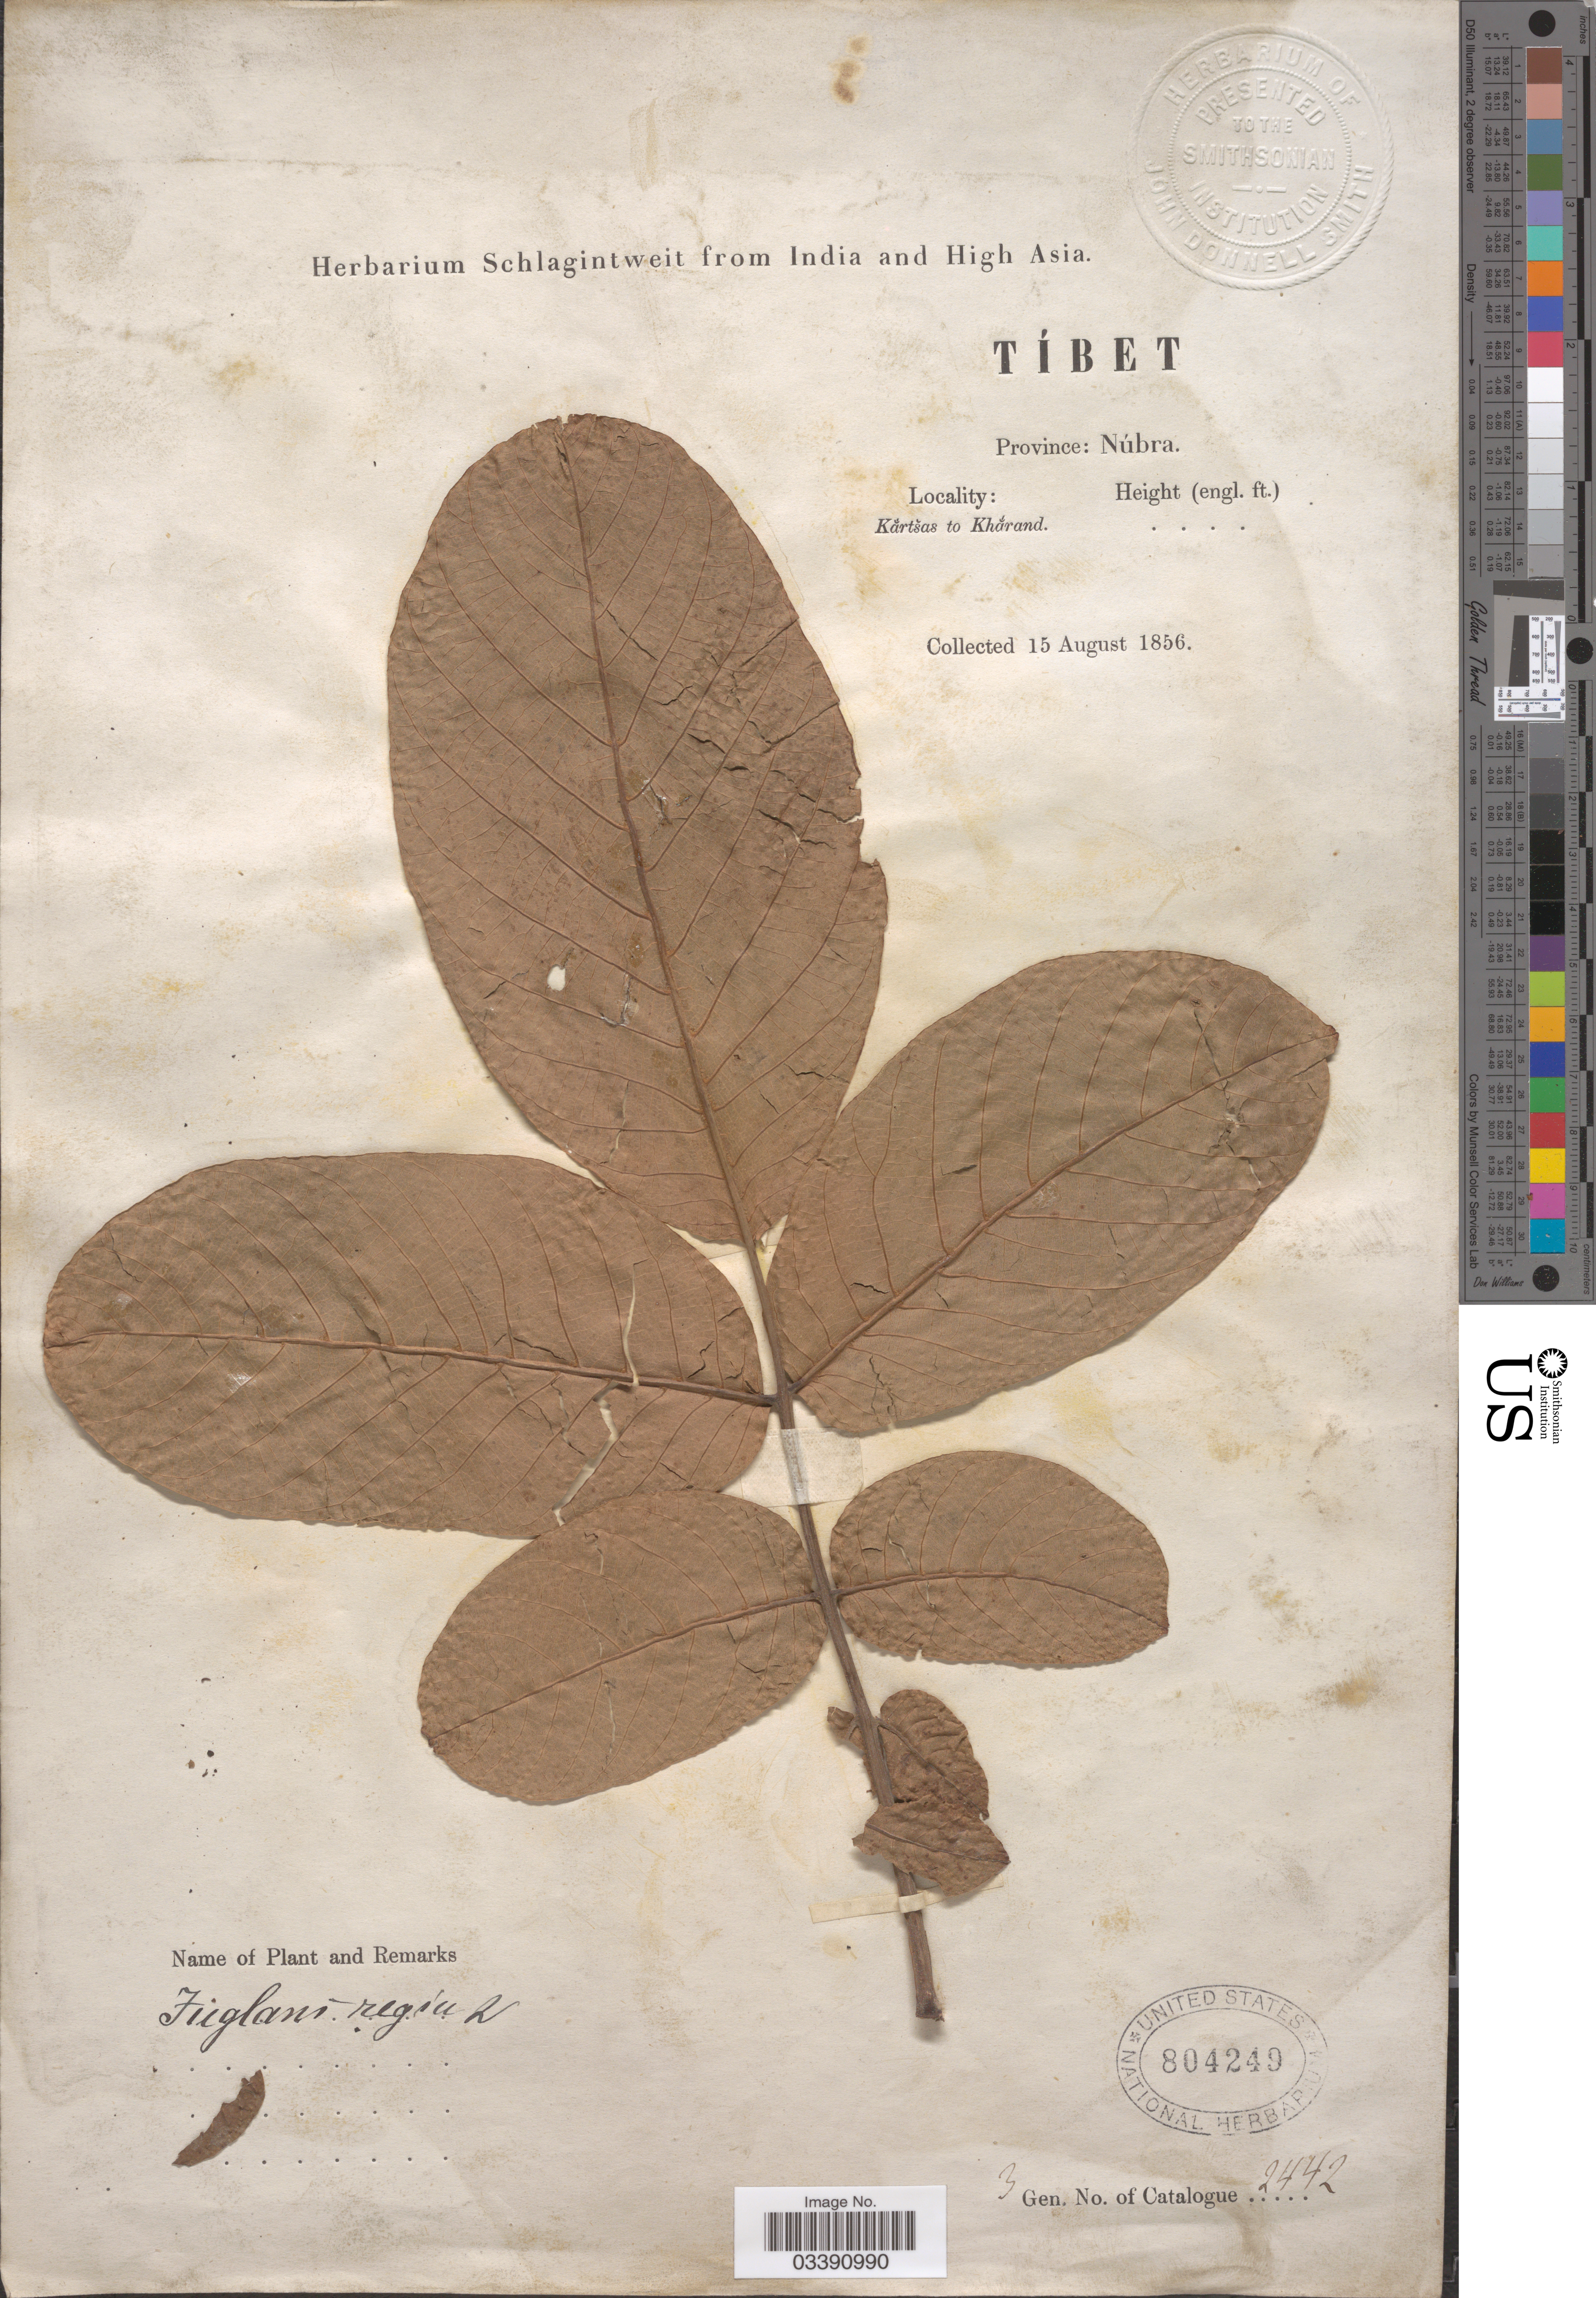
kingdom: Plantae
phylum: Tracheophyta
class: Magnoliopsida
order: Fagales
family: Juglandaceae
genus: Juglans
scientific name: Juglans regia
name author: L.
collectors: ex herb. Schlagintweit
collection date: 1856-08-15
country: China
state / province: Xizang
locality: Tíbet. Province: Núbra. Kărtšas to Khărand.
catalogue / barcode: US 804249